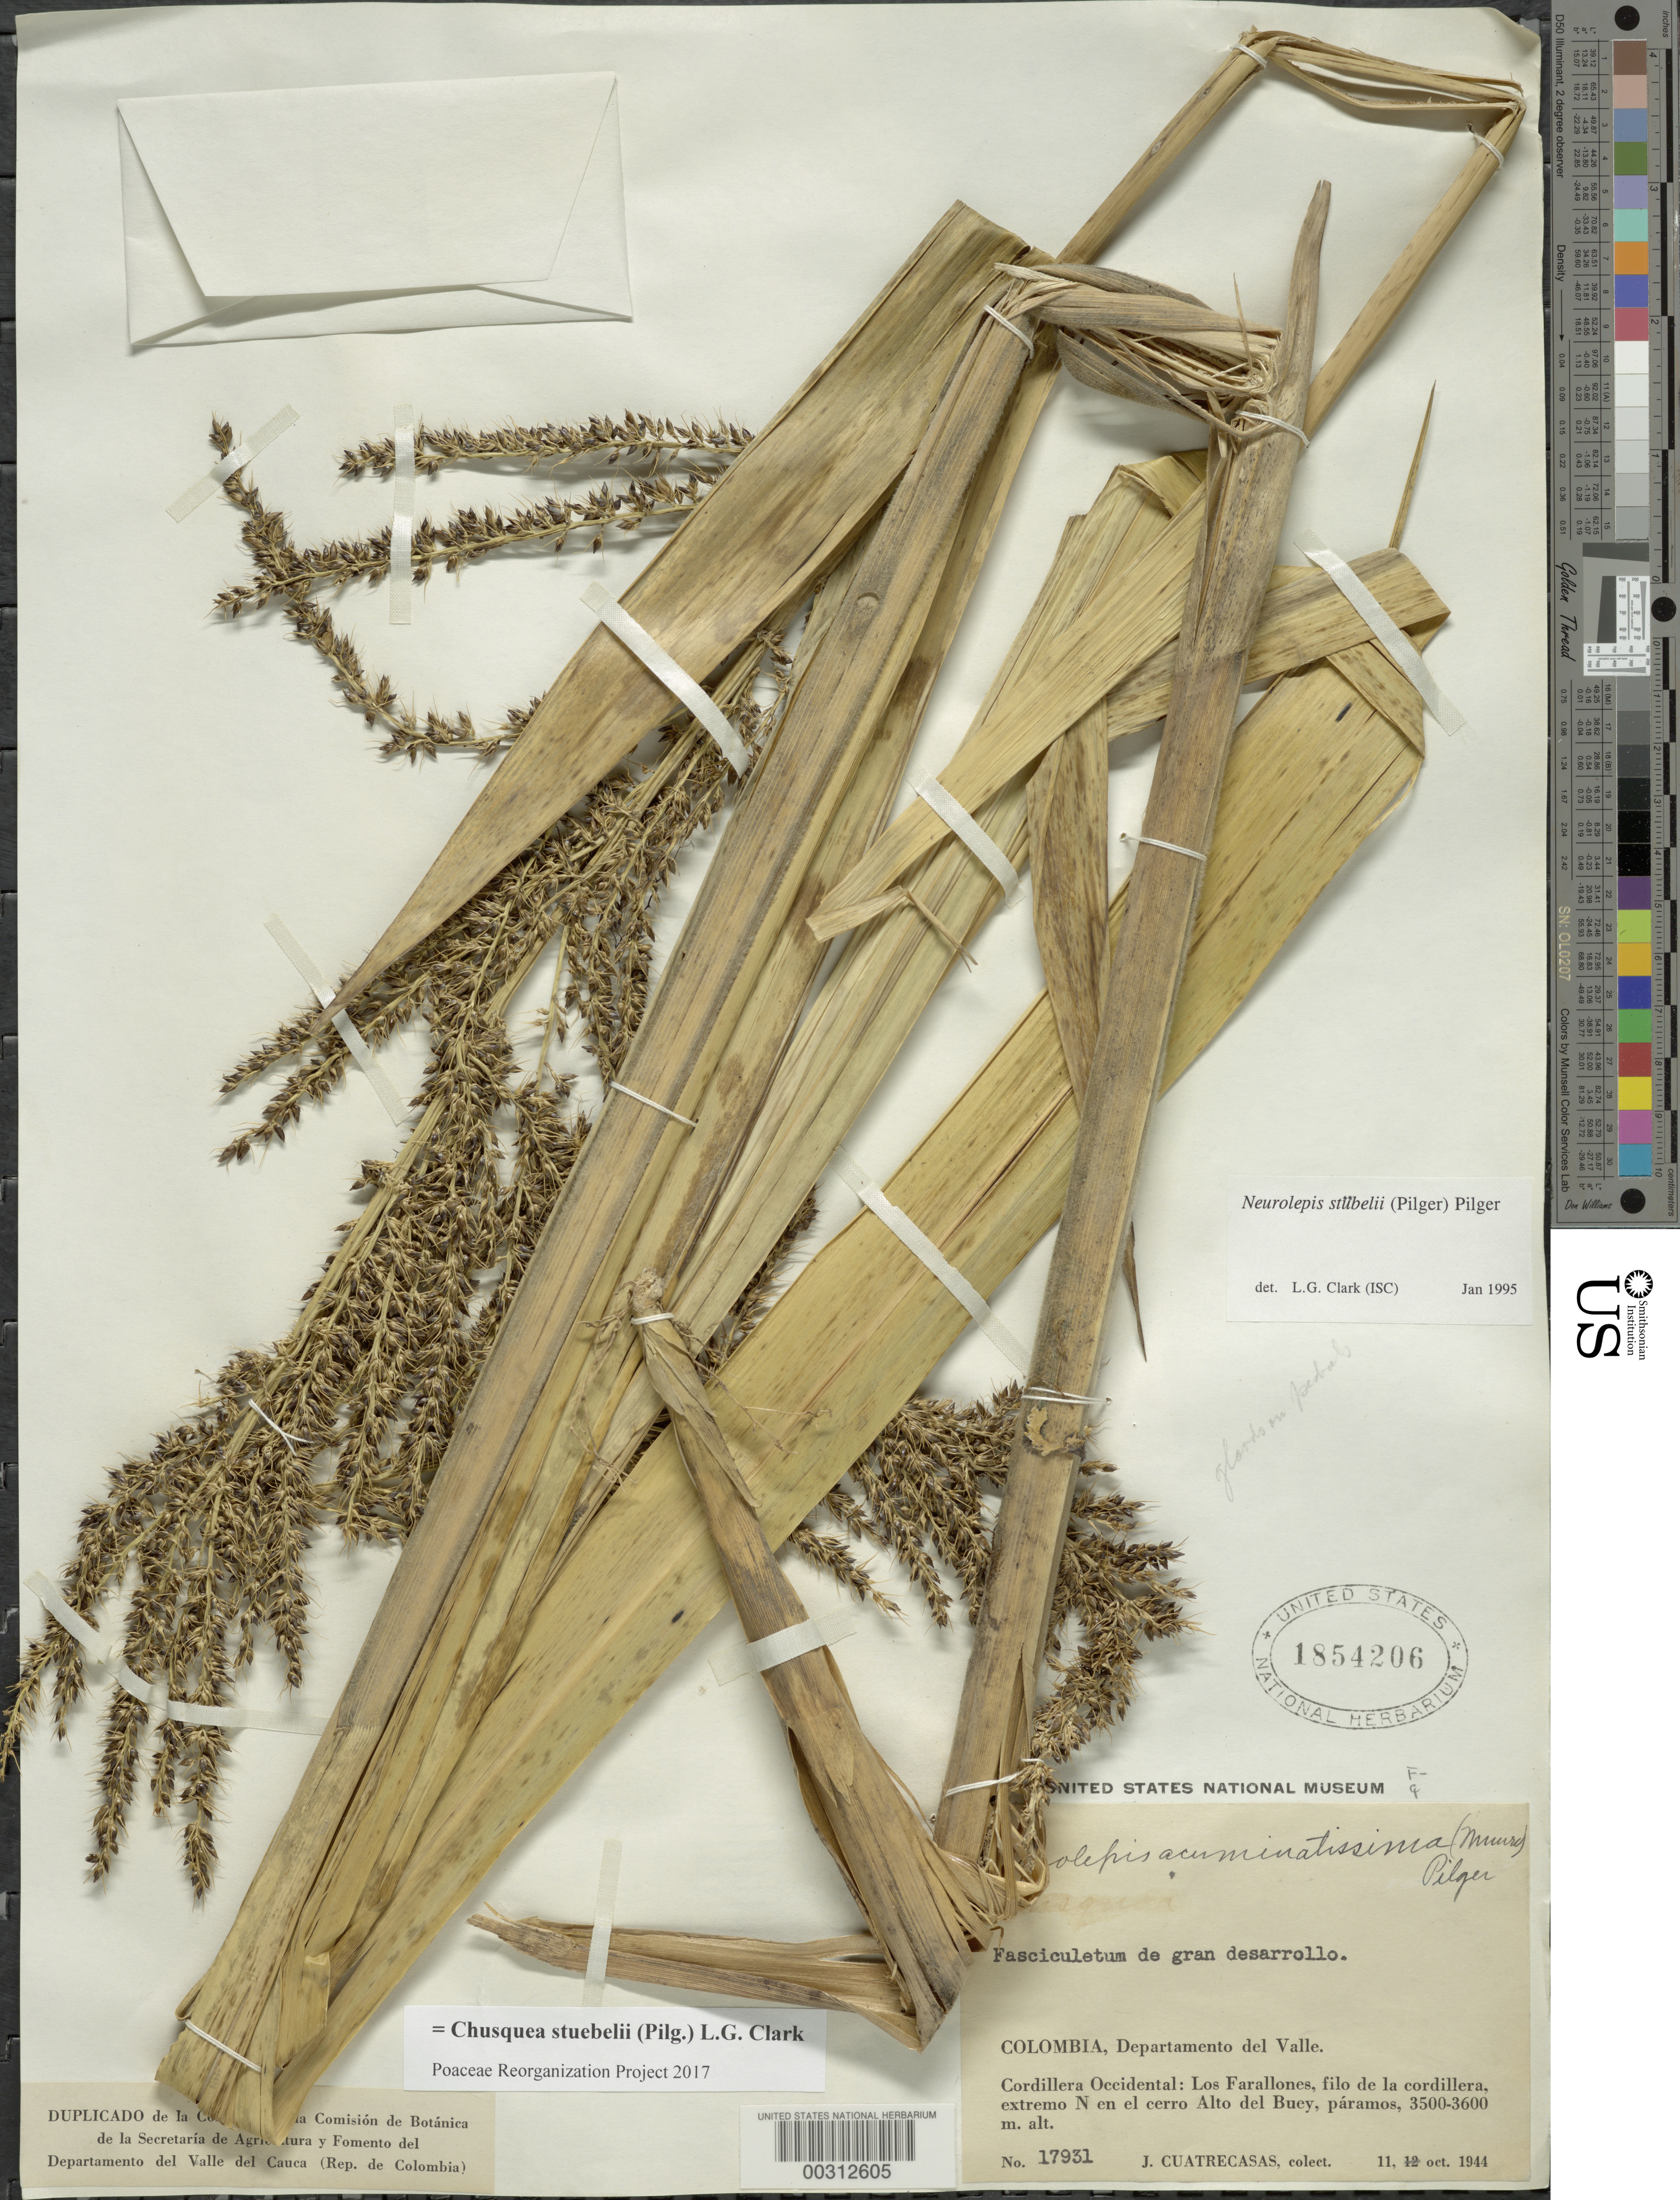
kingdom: Plantae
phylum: Tracheophyta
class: Liliopsida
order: Poales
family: Poaceae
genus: Chusquea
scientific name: Chusquea stuebelii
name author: (Pilg.) L.G. Clark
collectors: J. Cuatrecasas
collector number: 17931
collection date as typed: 11 Oct 1944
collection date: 1944-10-11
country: Colombia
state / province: Cauca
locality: Los Farallones, Alto del Buey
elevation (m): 3500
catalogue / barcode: US 1854206